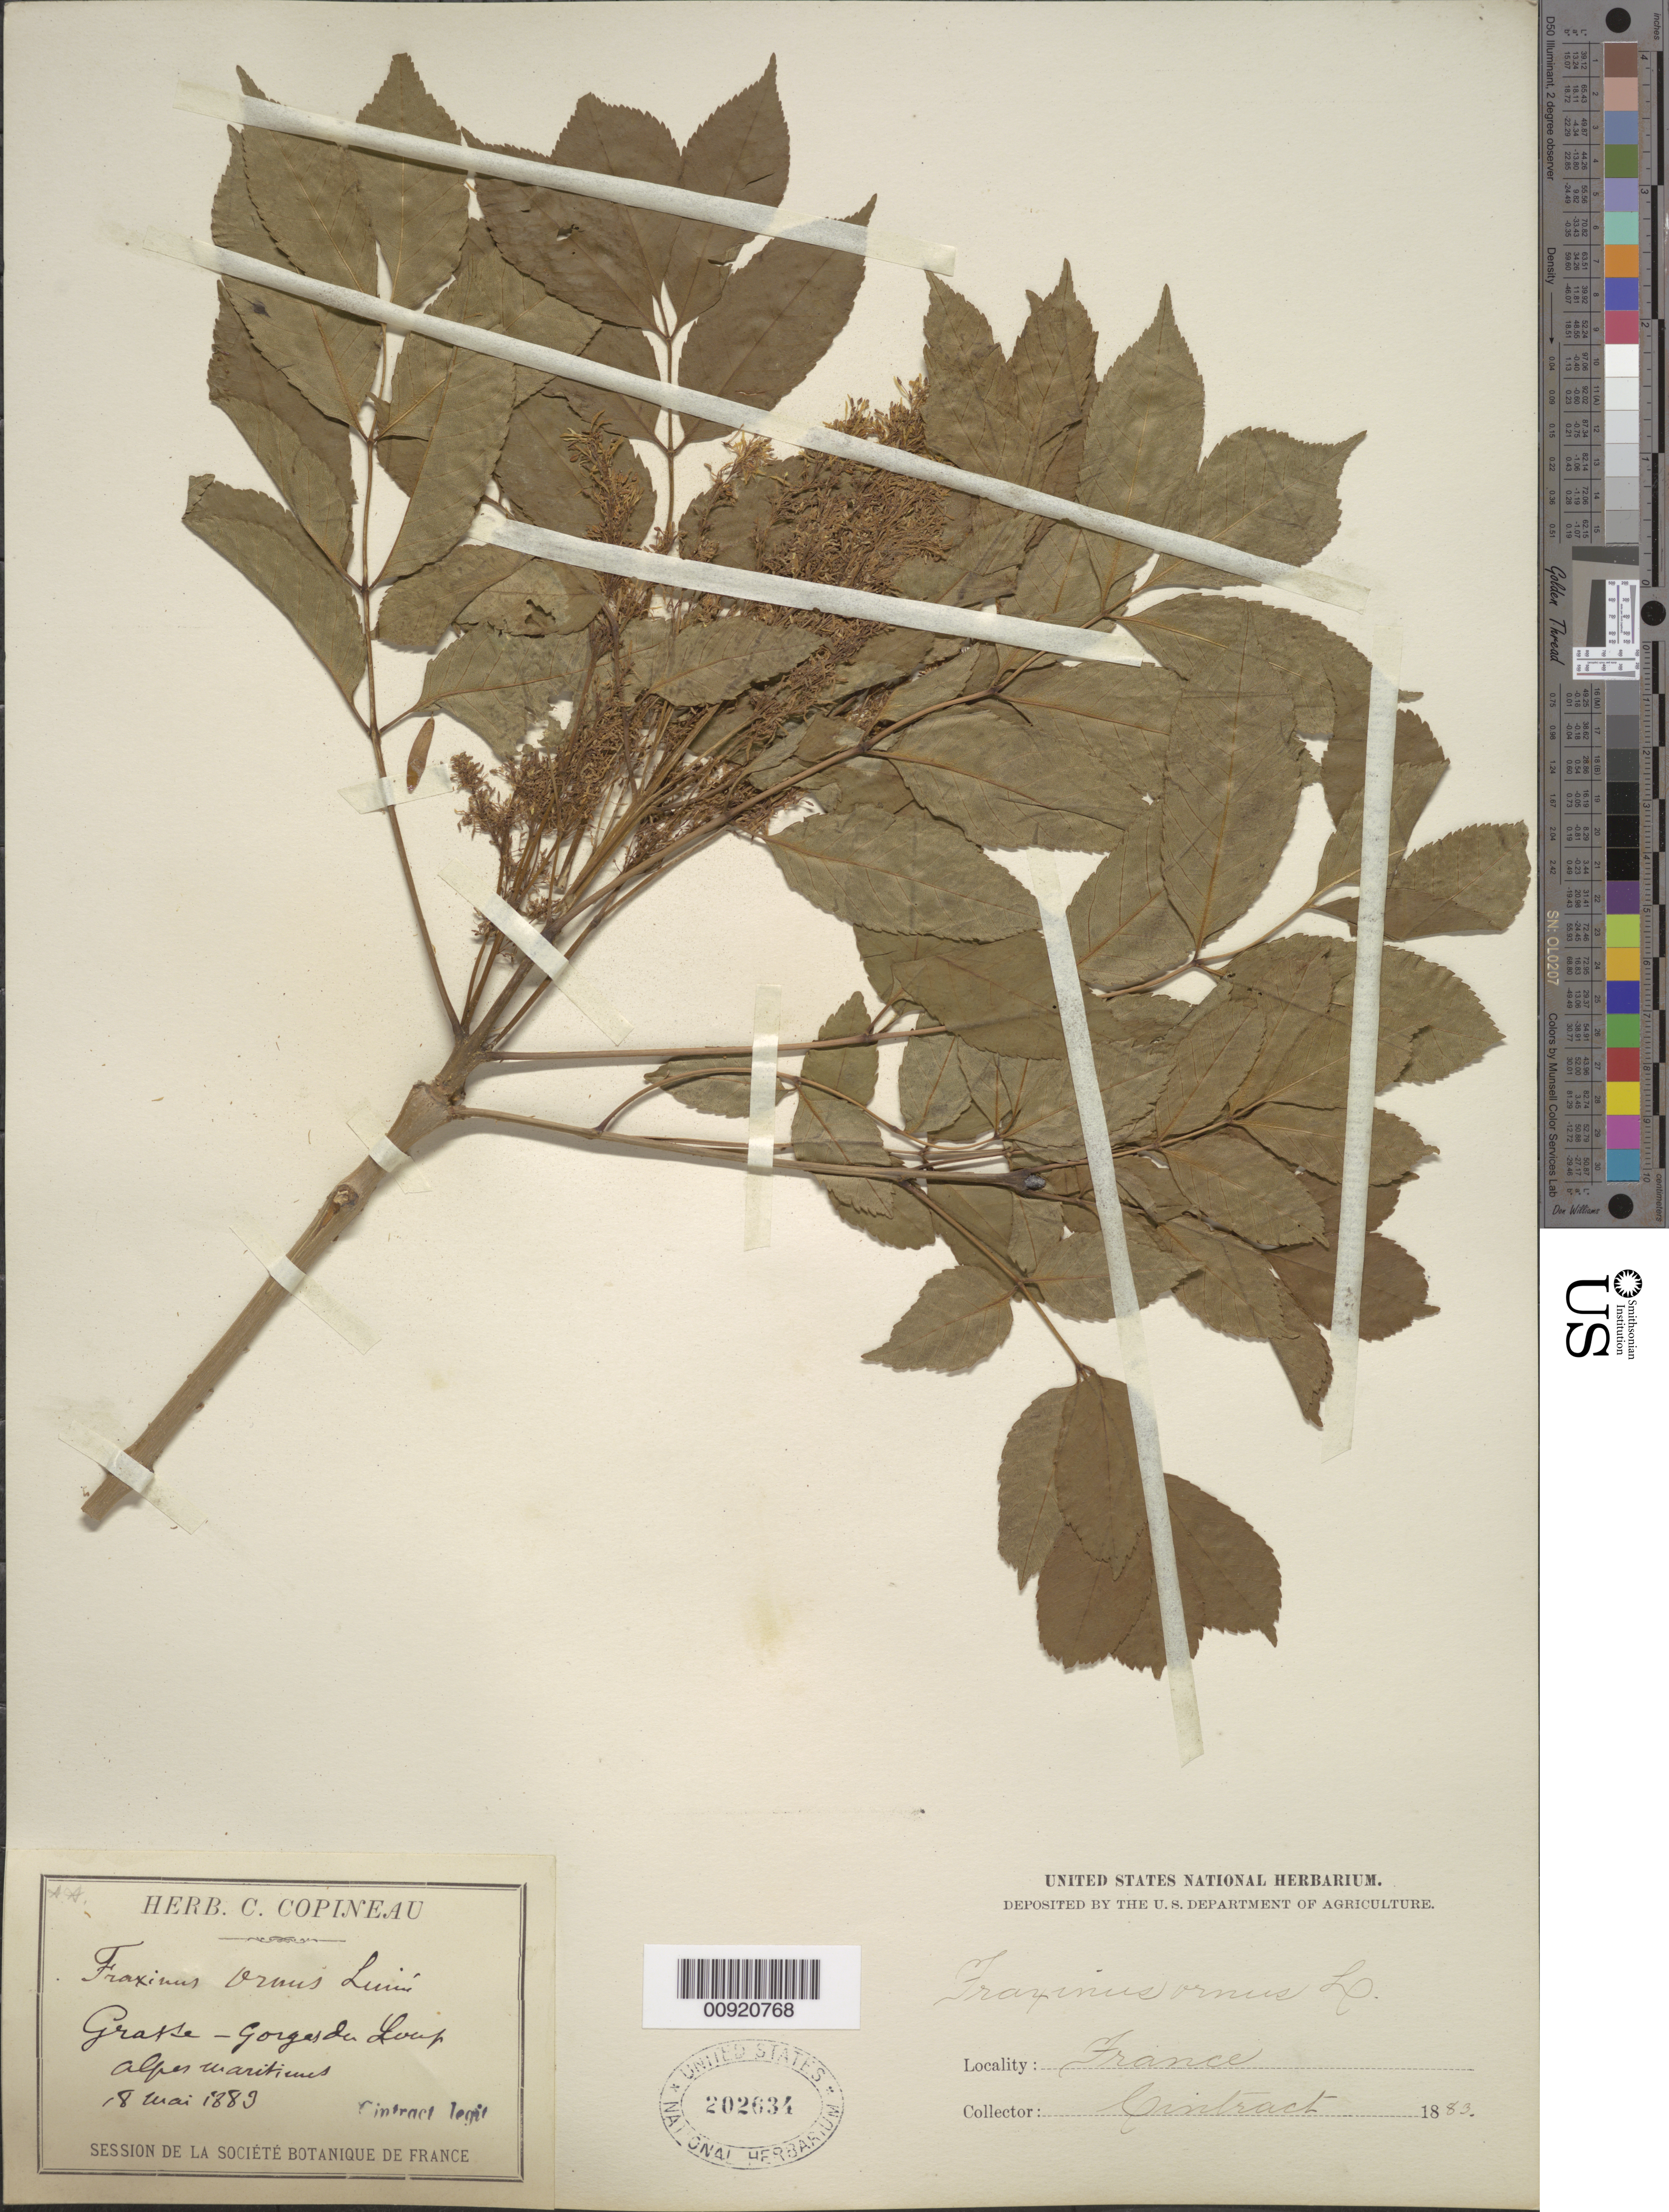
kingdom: Plantae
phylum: Tracheophyta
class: Magnoliopsida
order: Lamiales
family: Oleaceae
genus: Fraxinus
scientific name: Fraxinus ornus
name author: L.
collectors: Cintract, --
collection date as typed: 18 May 1883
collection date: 1883-05-18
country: France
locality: Gra[is]e - gorges du Louh alber maritimes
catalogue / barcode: US 202634